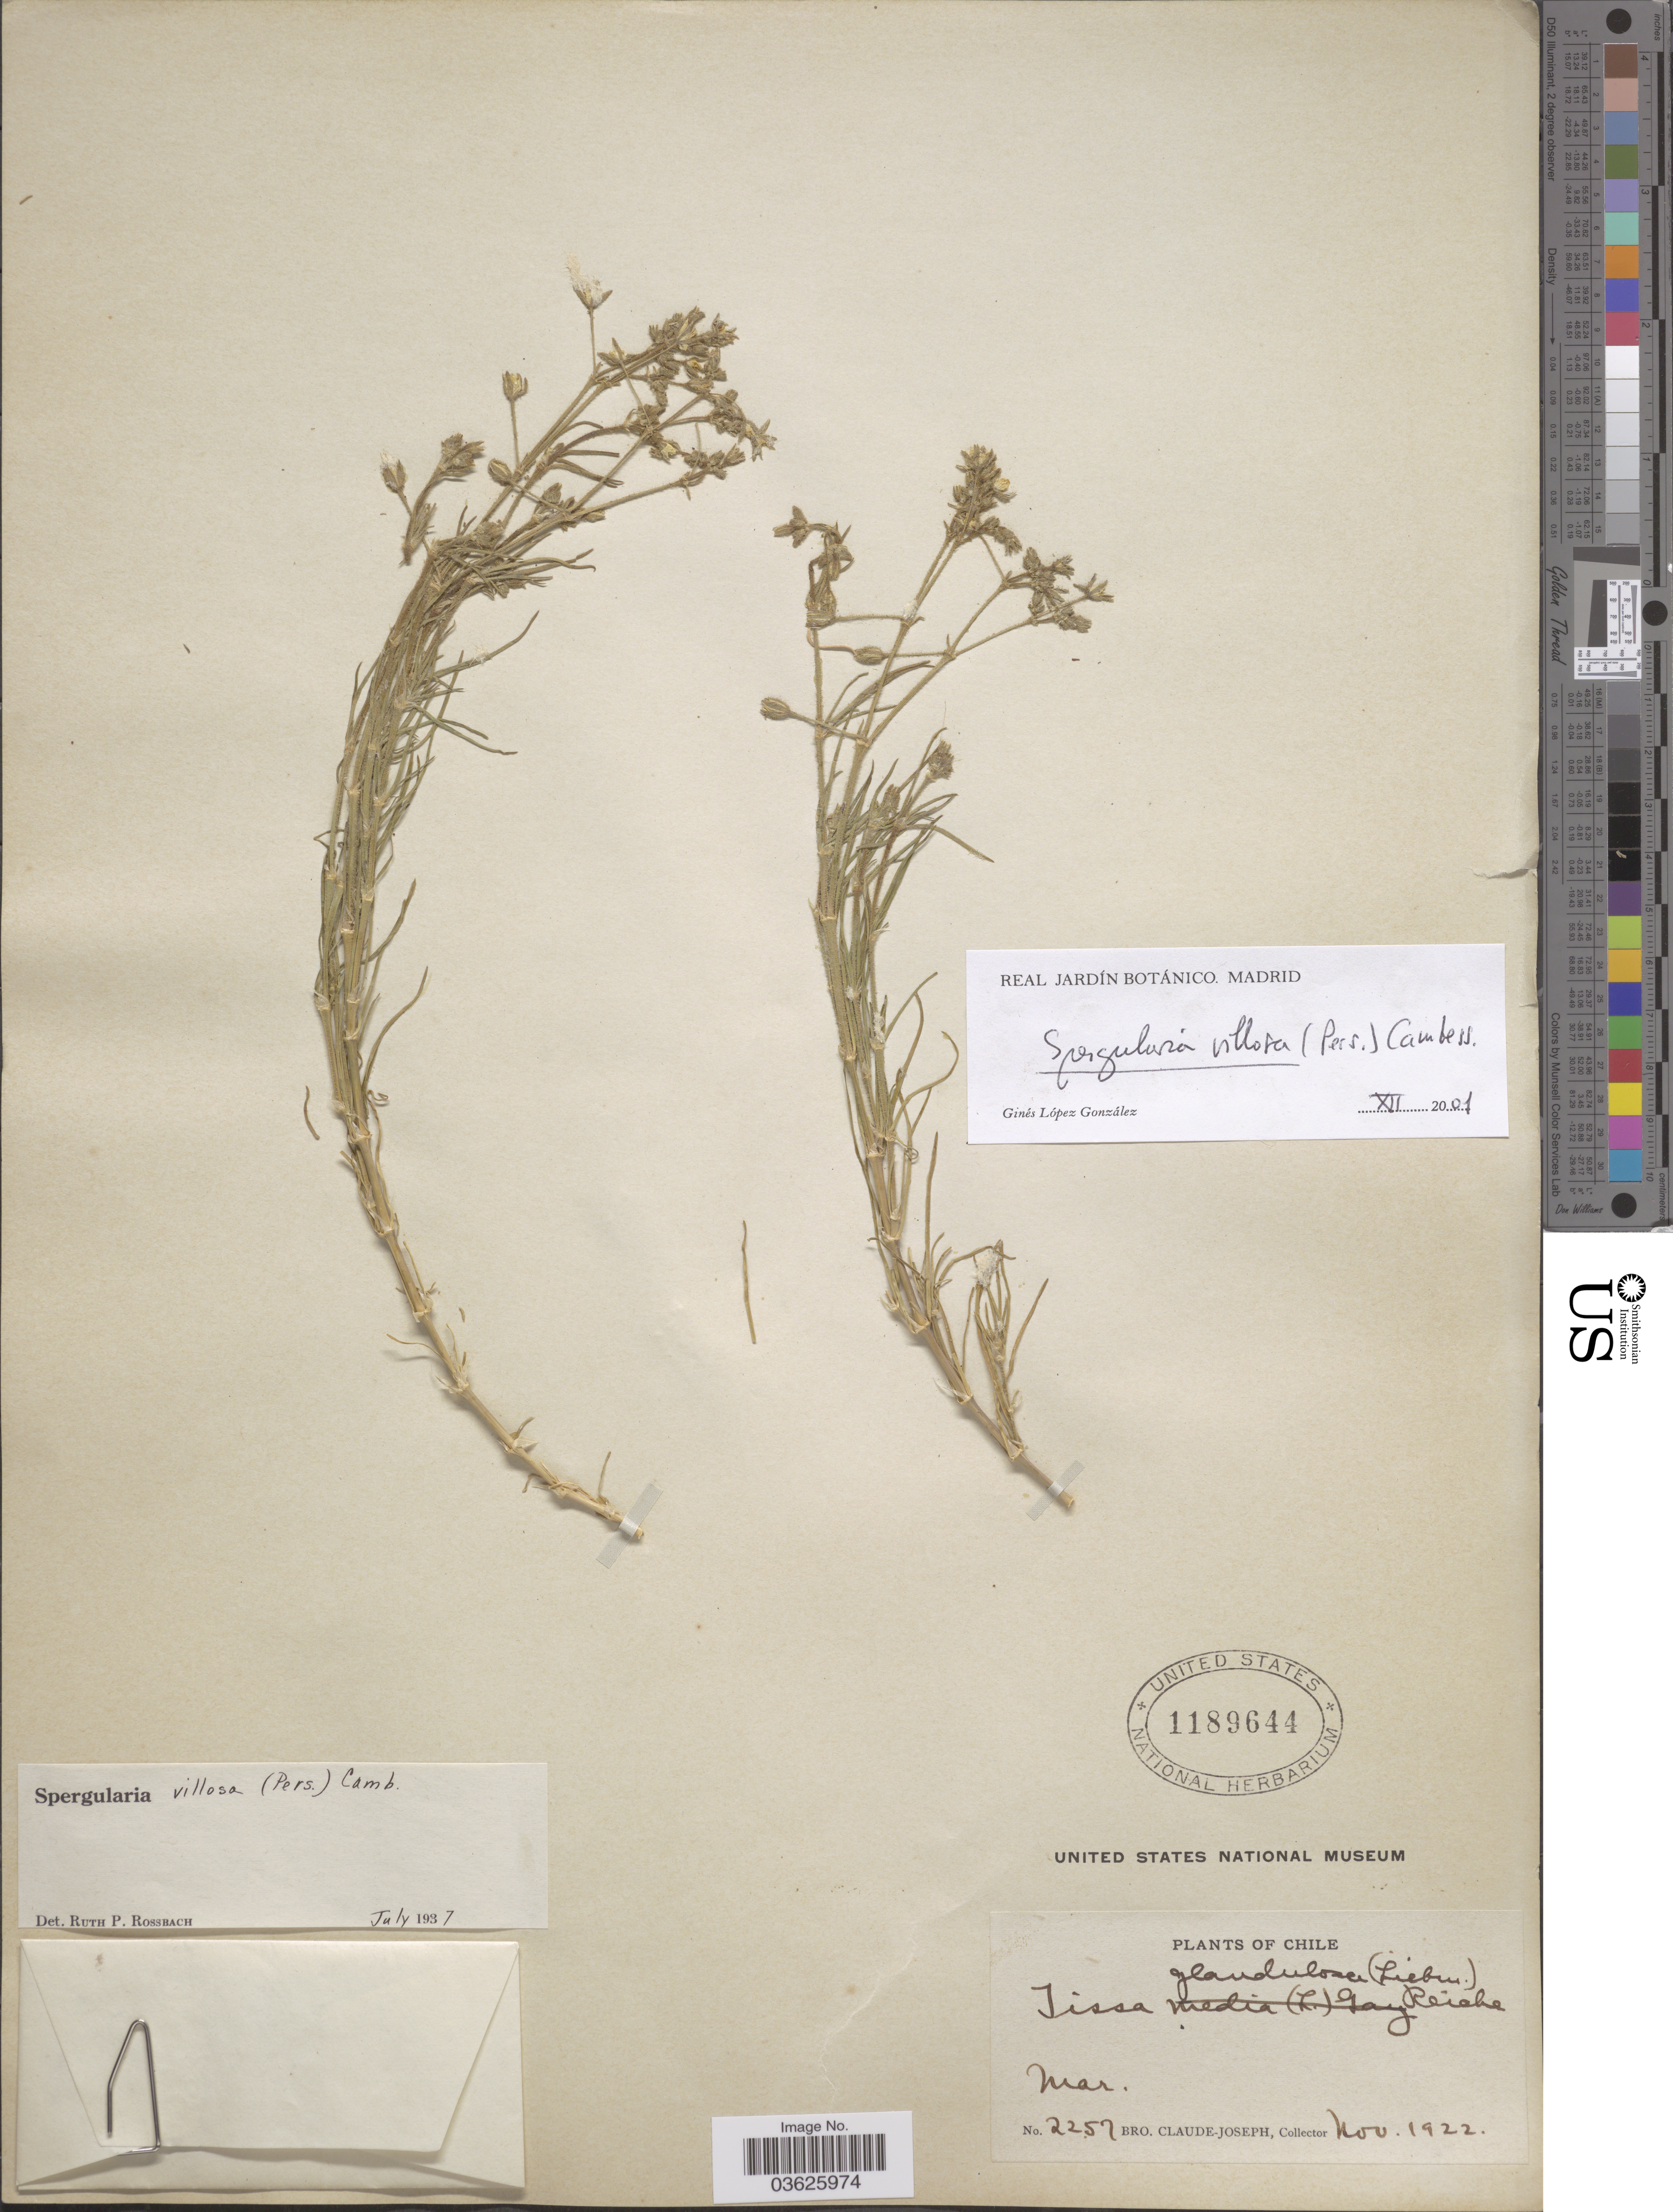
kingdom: Plantae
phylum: Tracheophyta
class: Magnoliopsida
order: Caryophyllales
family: Caryophyllaceae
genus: Spergularia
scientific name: Spergularia villosa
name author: (Pers.) Cambess.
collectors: Bro. Claude-Joseph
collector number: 2257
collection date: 1922-11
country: Chile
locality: Mar.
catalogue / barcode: US 1189644